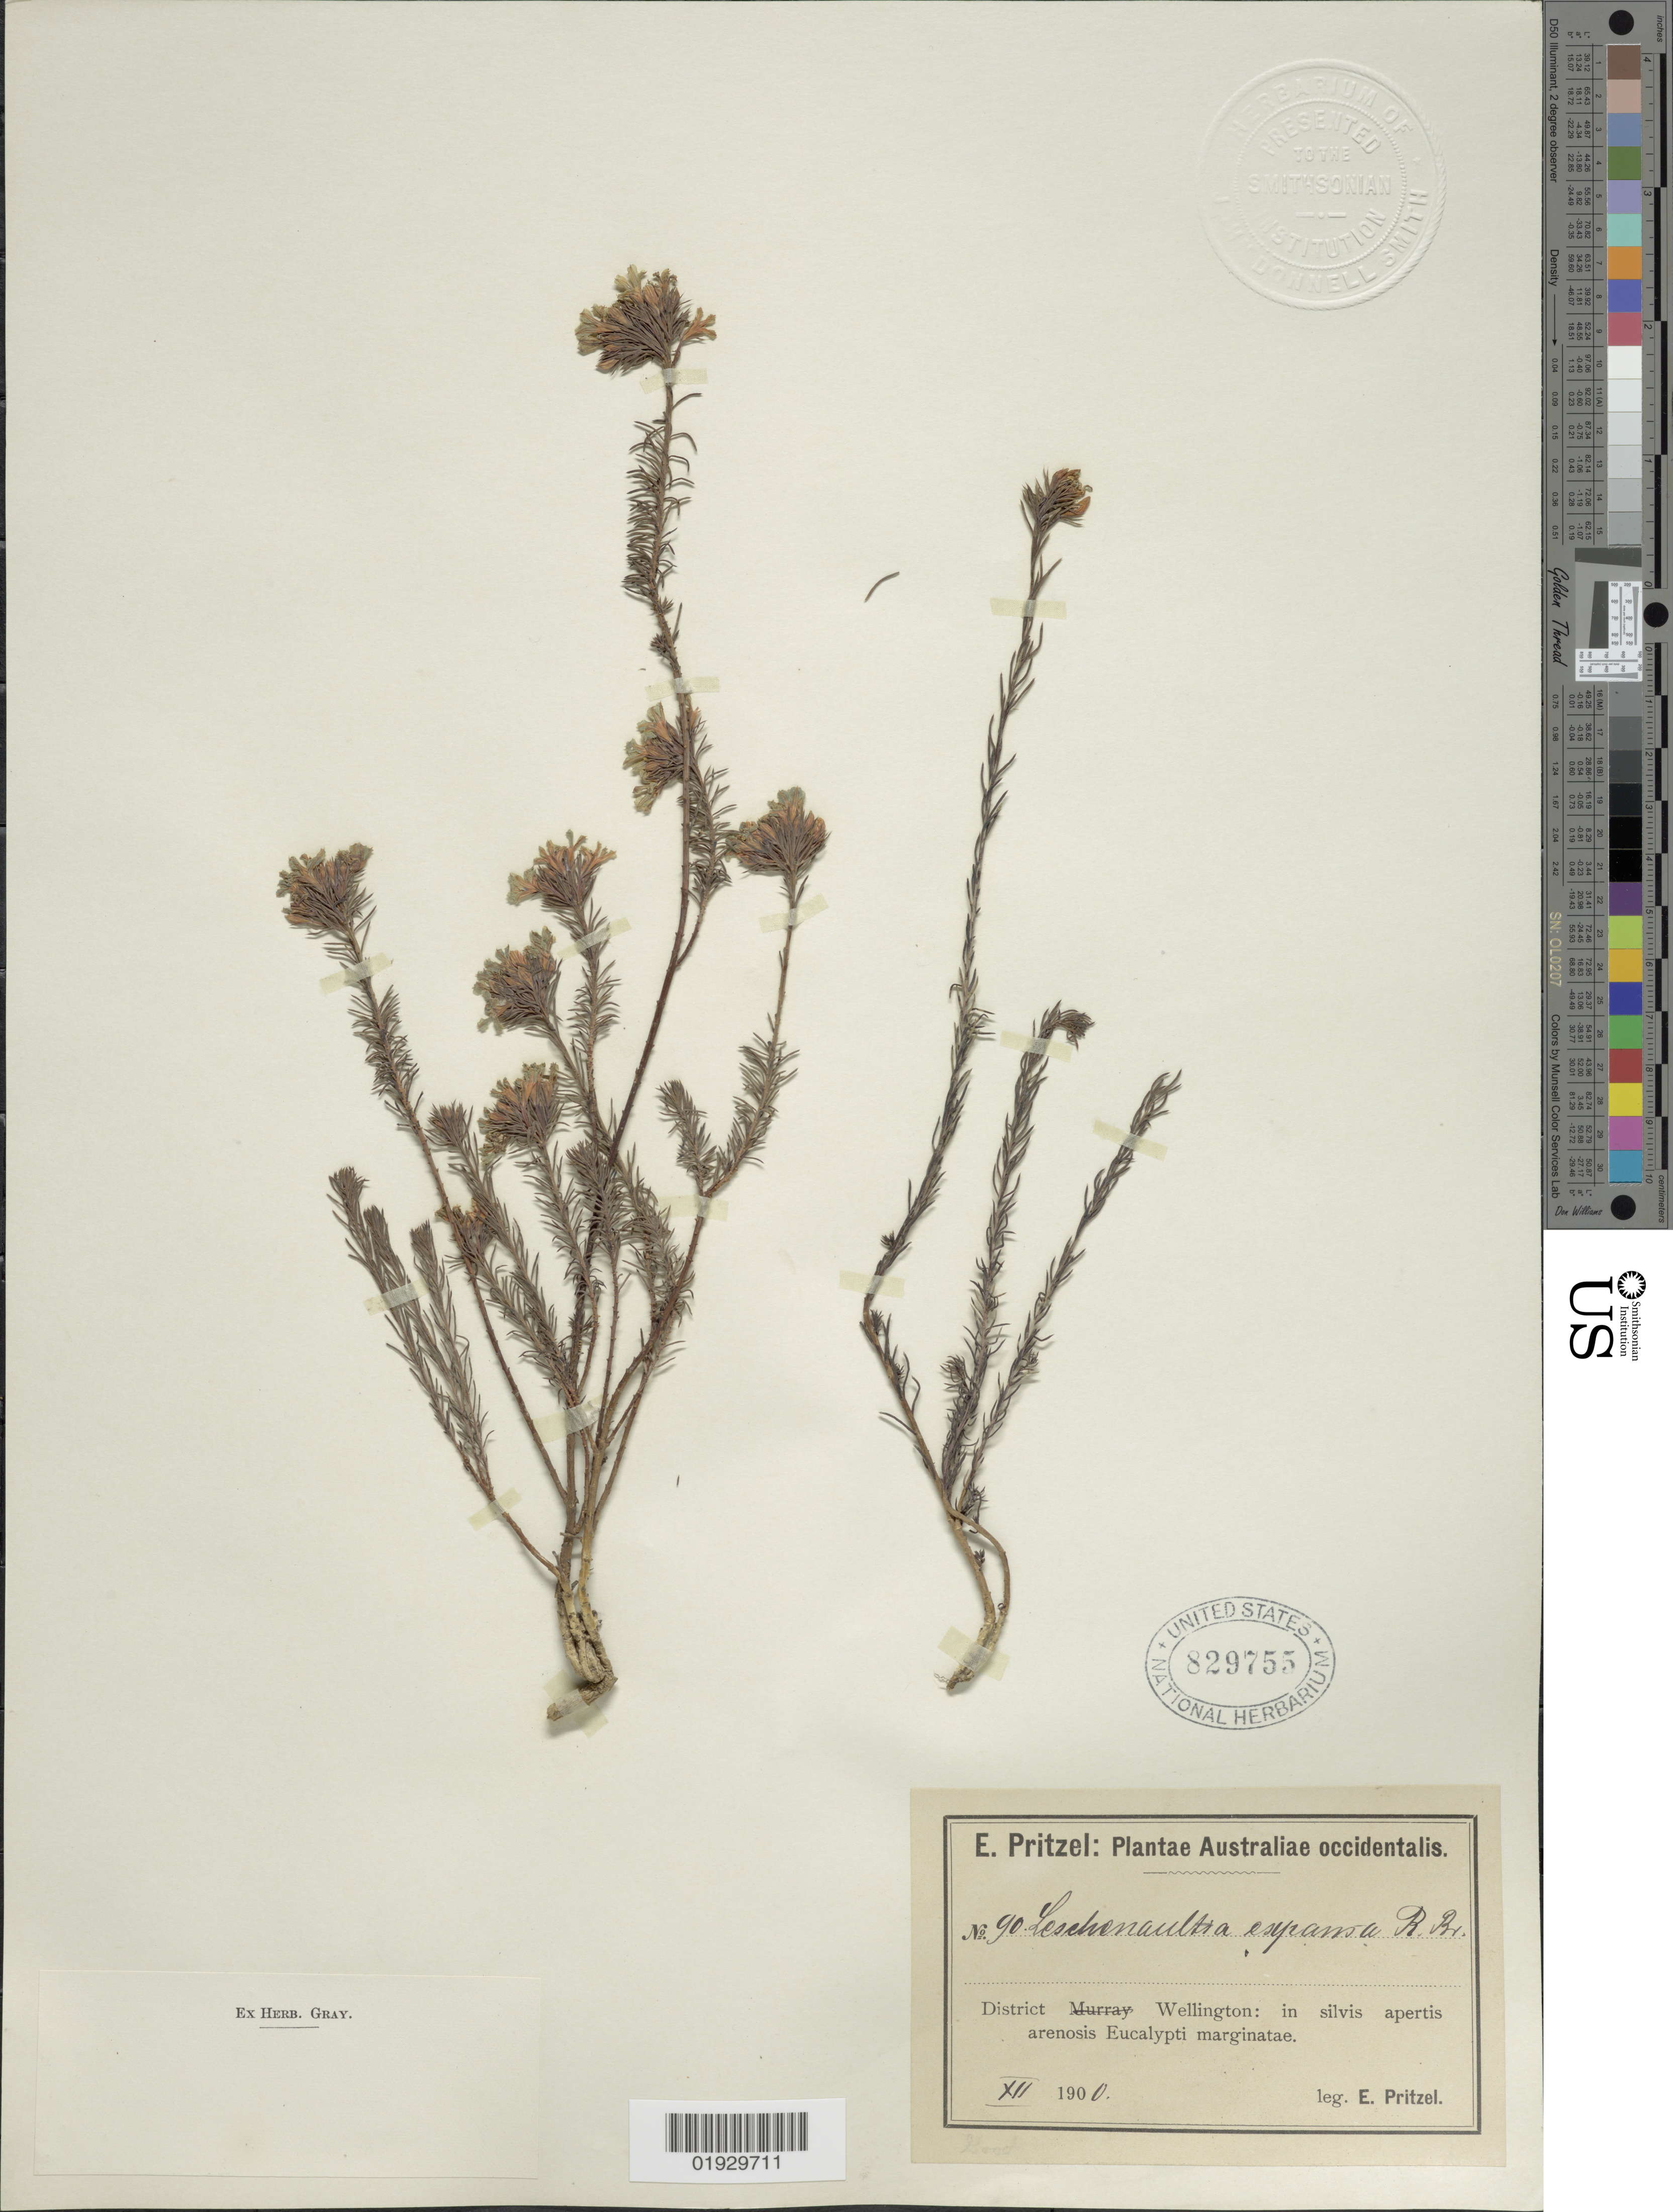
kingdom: Plantae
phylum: Tracheophyta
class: Magnoliopsida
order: Asterales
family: Goodeniaceae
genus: Leschenaultia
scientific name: Leschenaultia expansa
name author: R. Br.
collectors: E. G. Pritzel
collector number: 90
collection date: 1900-12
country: Australia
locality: Australiae occidentalis. District Wellington: in silvis apertis arenosis Eucalypti marginatae.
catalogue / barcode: US 829755